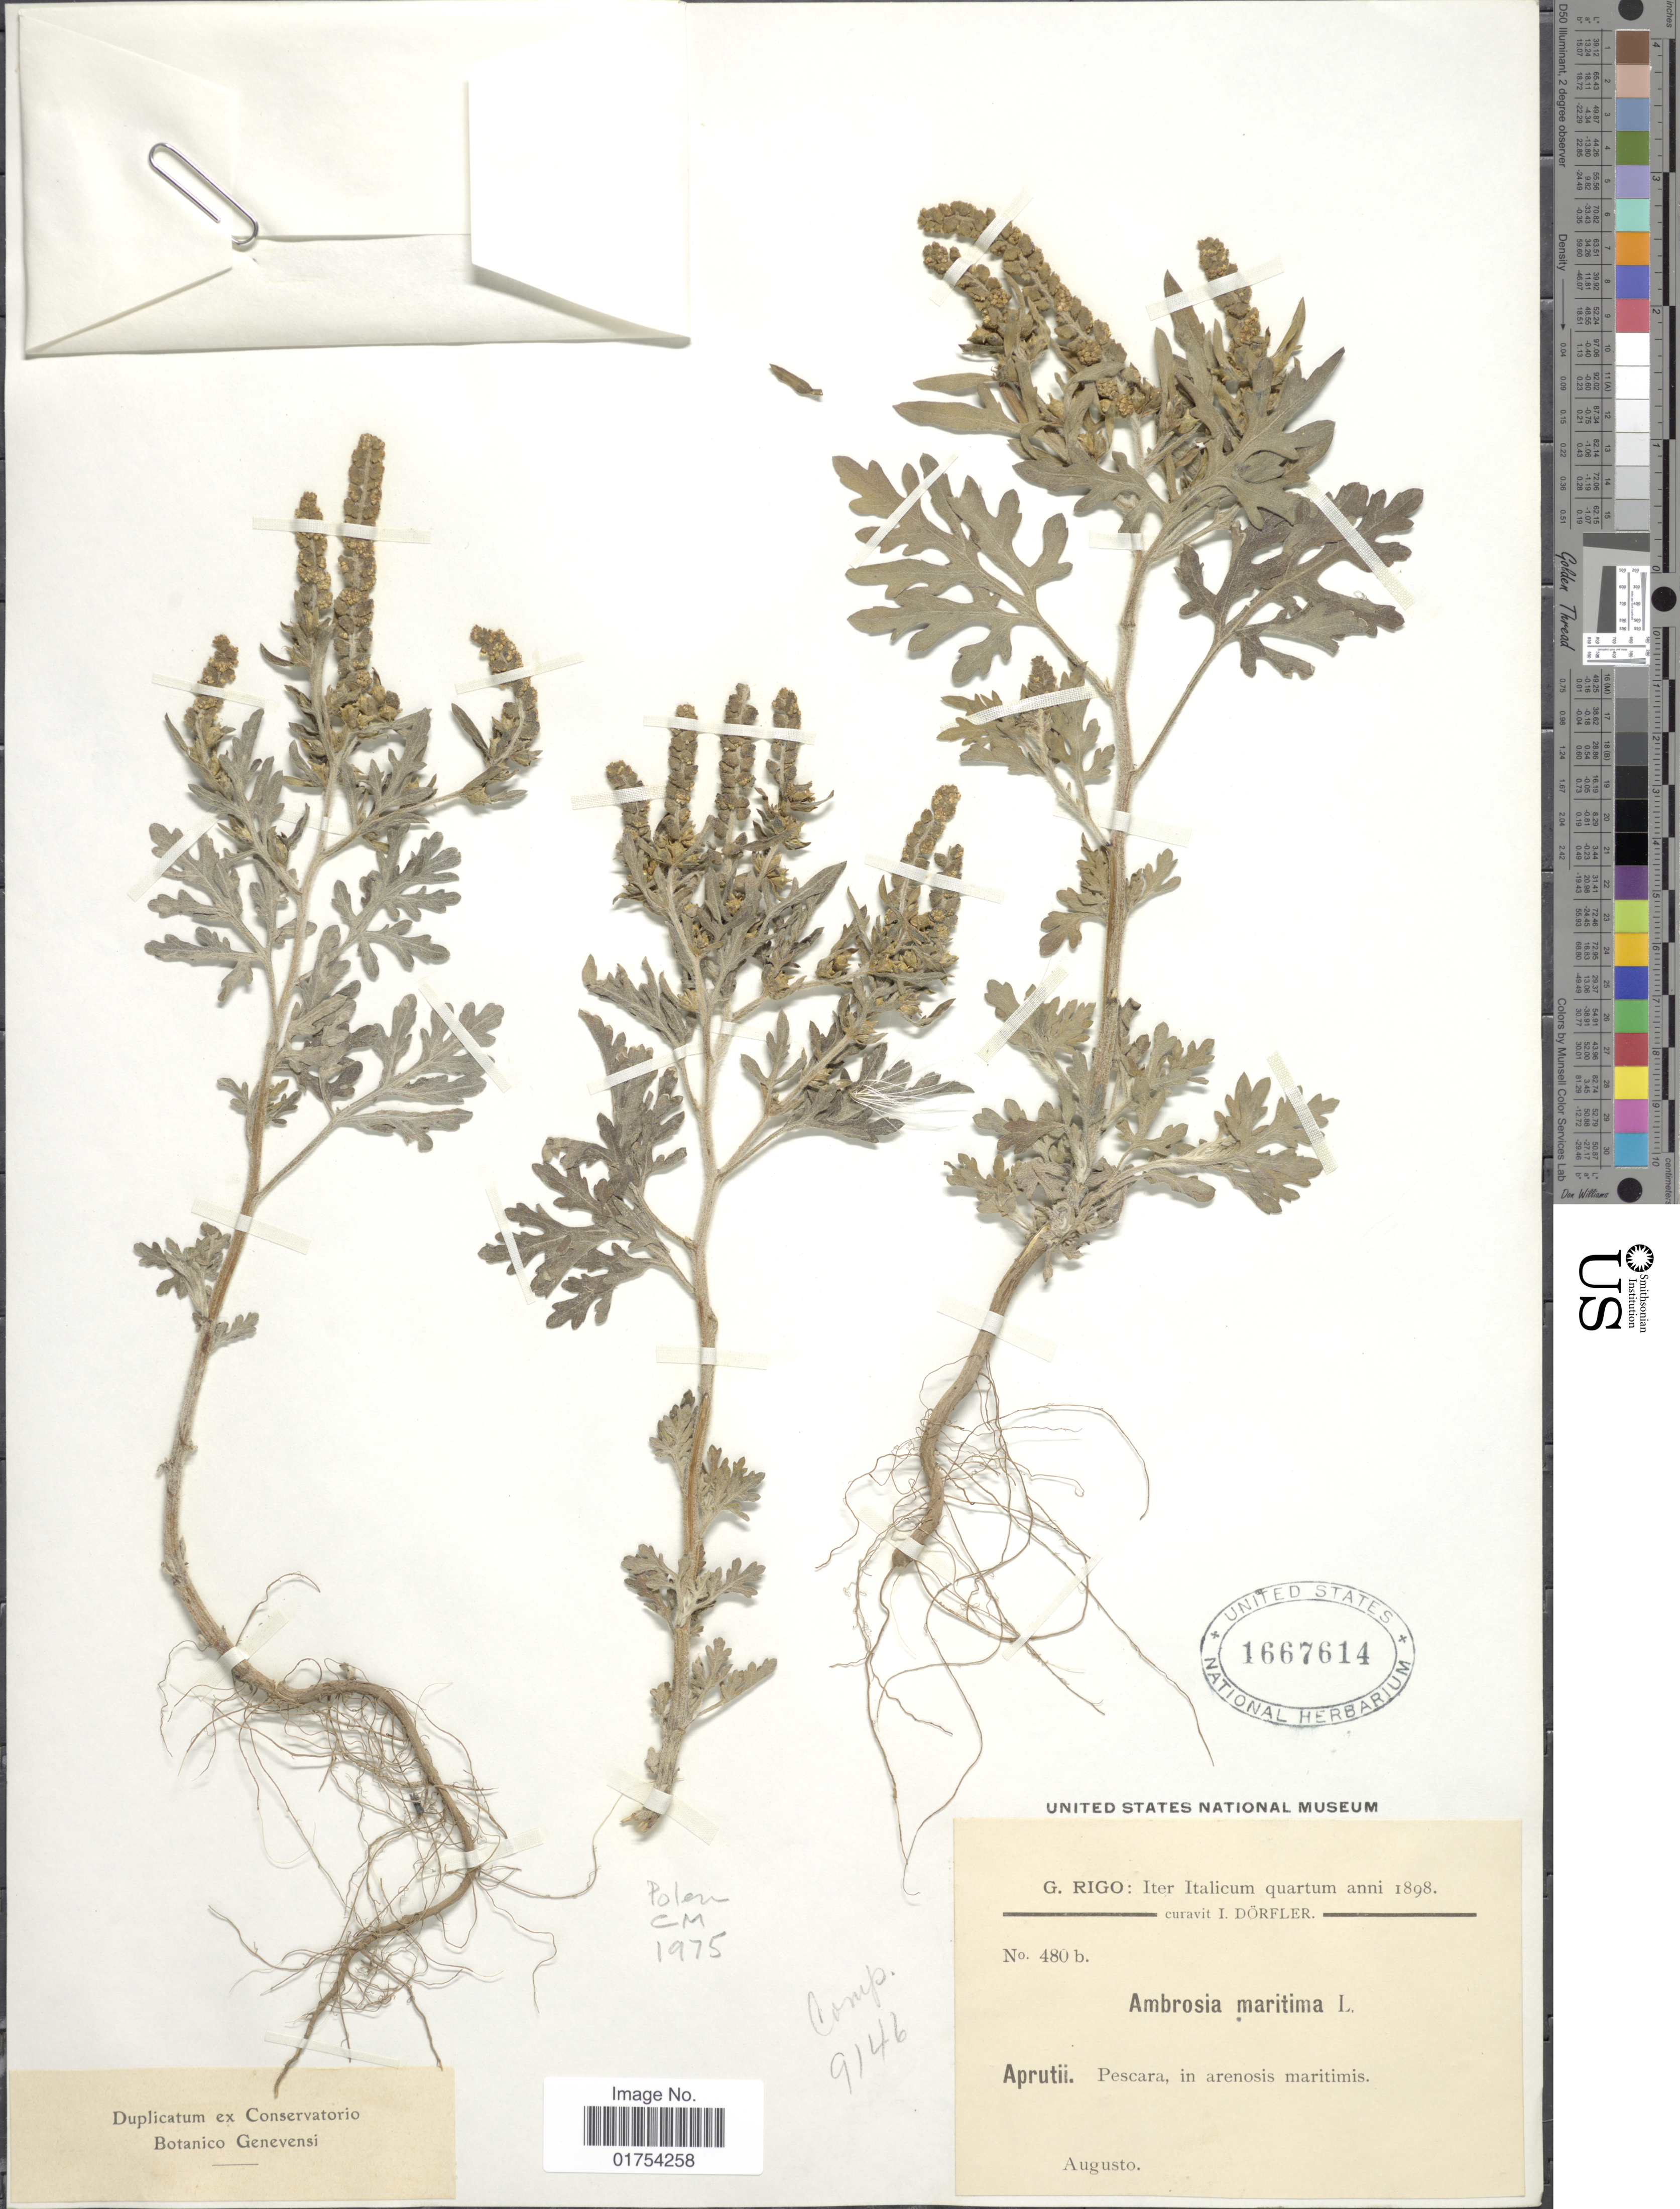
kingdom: Plantae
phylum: Tracheophyta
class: Magnoliopsida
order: Asterales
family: Asteraceae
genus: Ambrosia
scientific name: Ambrosia maritima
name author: L.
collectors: G. Rigo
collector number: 480b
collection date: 1898-08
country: Italy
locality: Aprutii. Pescara, in arenosis maritimis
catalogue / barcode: US 1667614